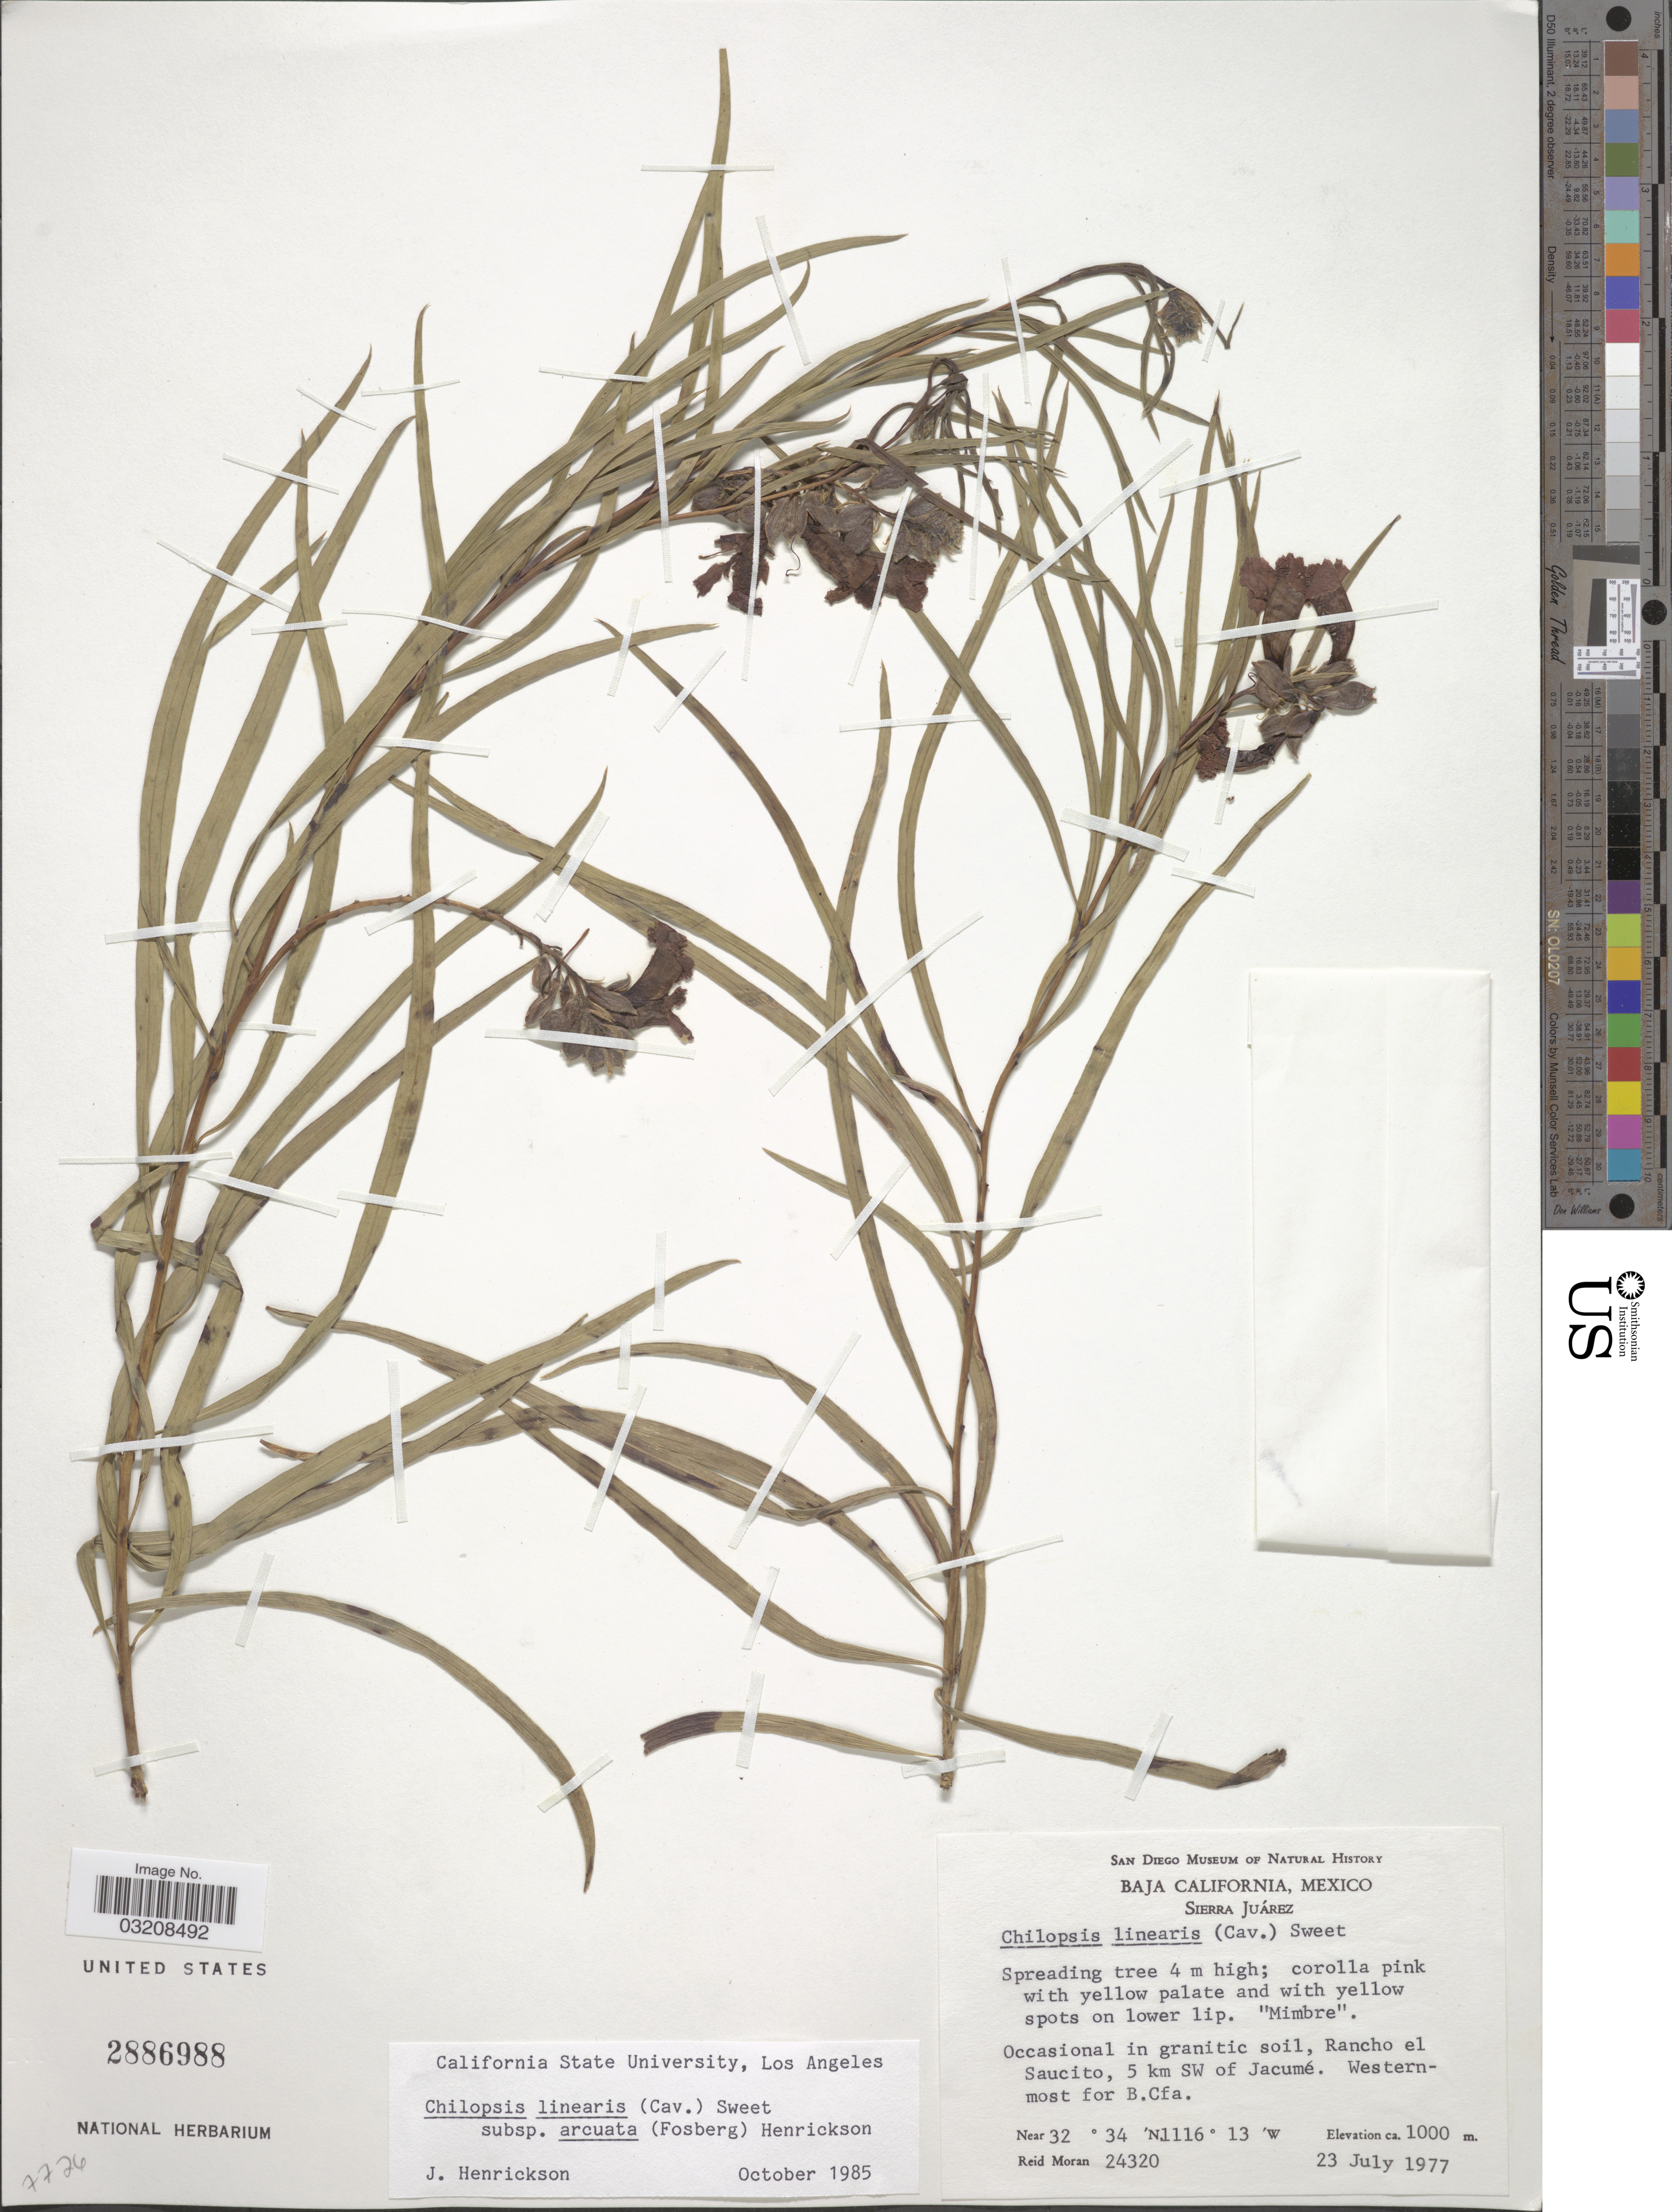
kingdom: Plantae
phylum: Tracheophyta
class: Magnoliopsida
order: Lamiales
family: Bignoniaceae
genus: Chilopsis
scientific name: Chilopsis linearis subsp. arcuata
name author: (Fosberg) Henrickson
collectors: R. Moran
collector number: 24320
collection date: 1977-07-23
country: Mexico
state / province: Baja California Norte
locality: Sierra Juárez. Rancho el Saucito, 5 km SW of Jacumé. Westernmost for B.Cfa.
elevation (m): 1000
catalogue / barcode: US 2886988